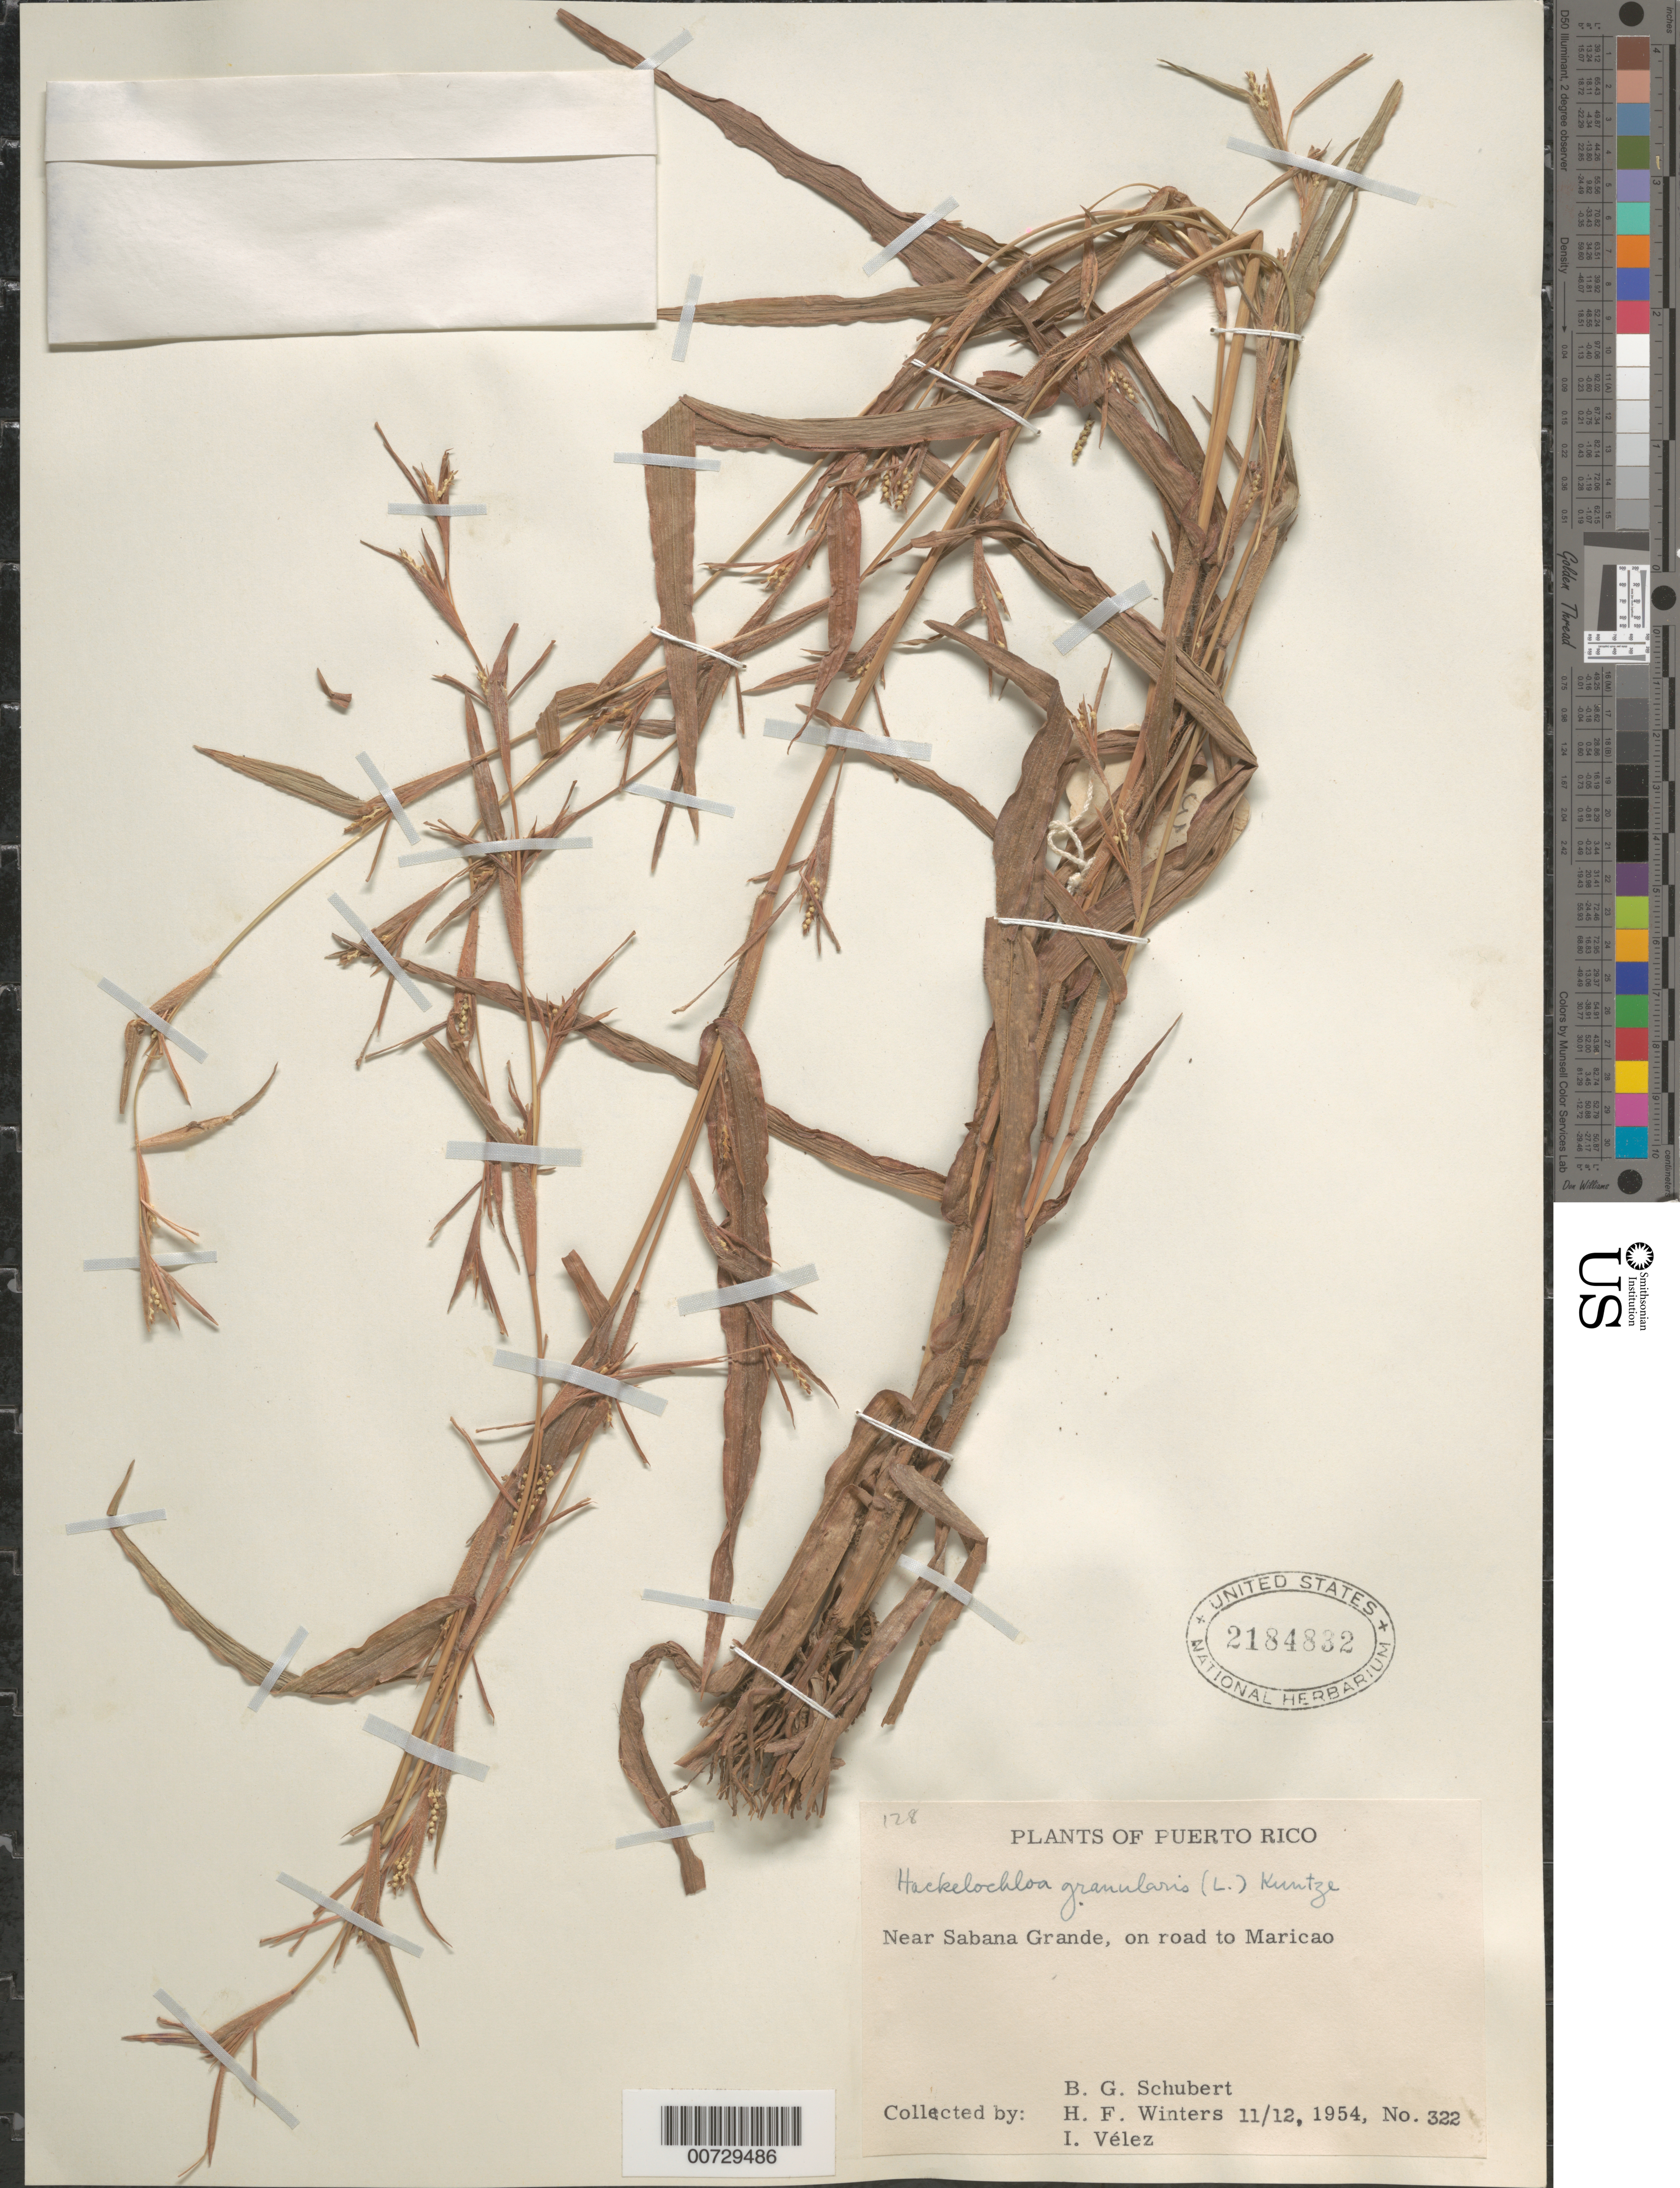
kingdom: Plantae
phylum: Tracheophyta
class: Liliopsida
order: Poales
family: Poaceae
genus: Hackelochloa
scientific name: Hackelochloa granularis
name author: (L.) Kuntze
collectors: B. Schubert, H. Winters & I. Velez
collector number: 322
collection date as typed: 11 Dec 1954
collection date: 1954-12-11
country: Puerto Rico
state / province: Maricao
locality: Sabana Grande, near; on road to Maricao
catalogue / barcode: US 2184832